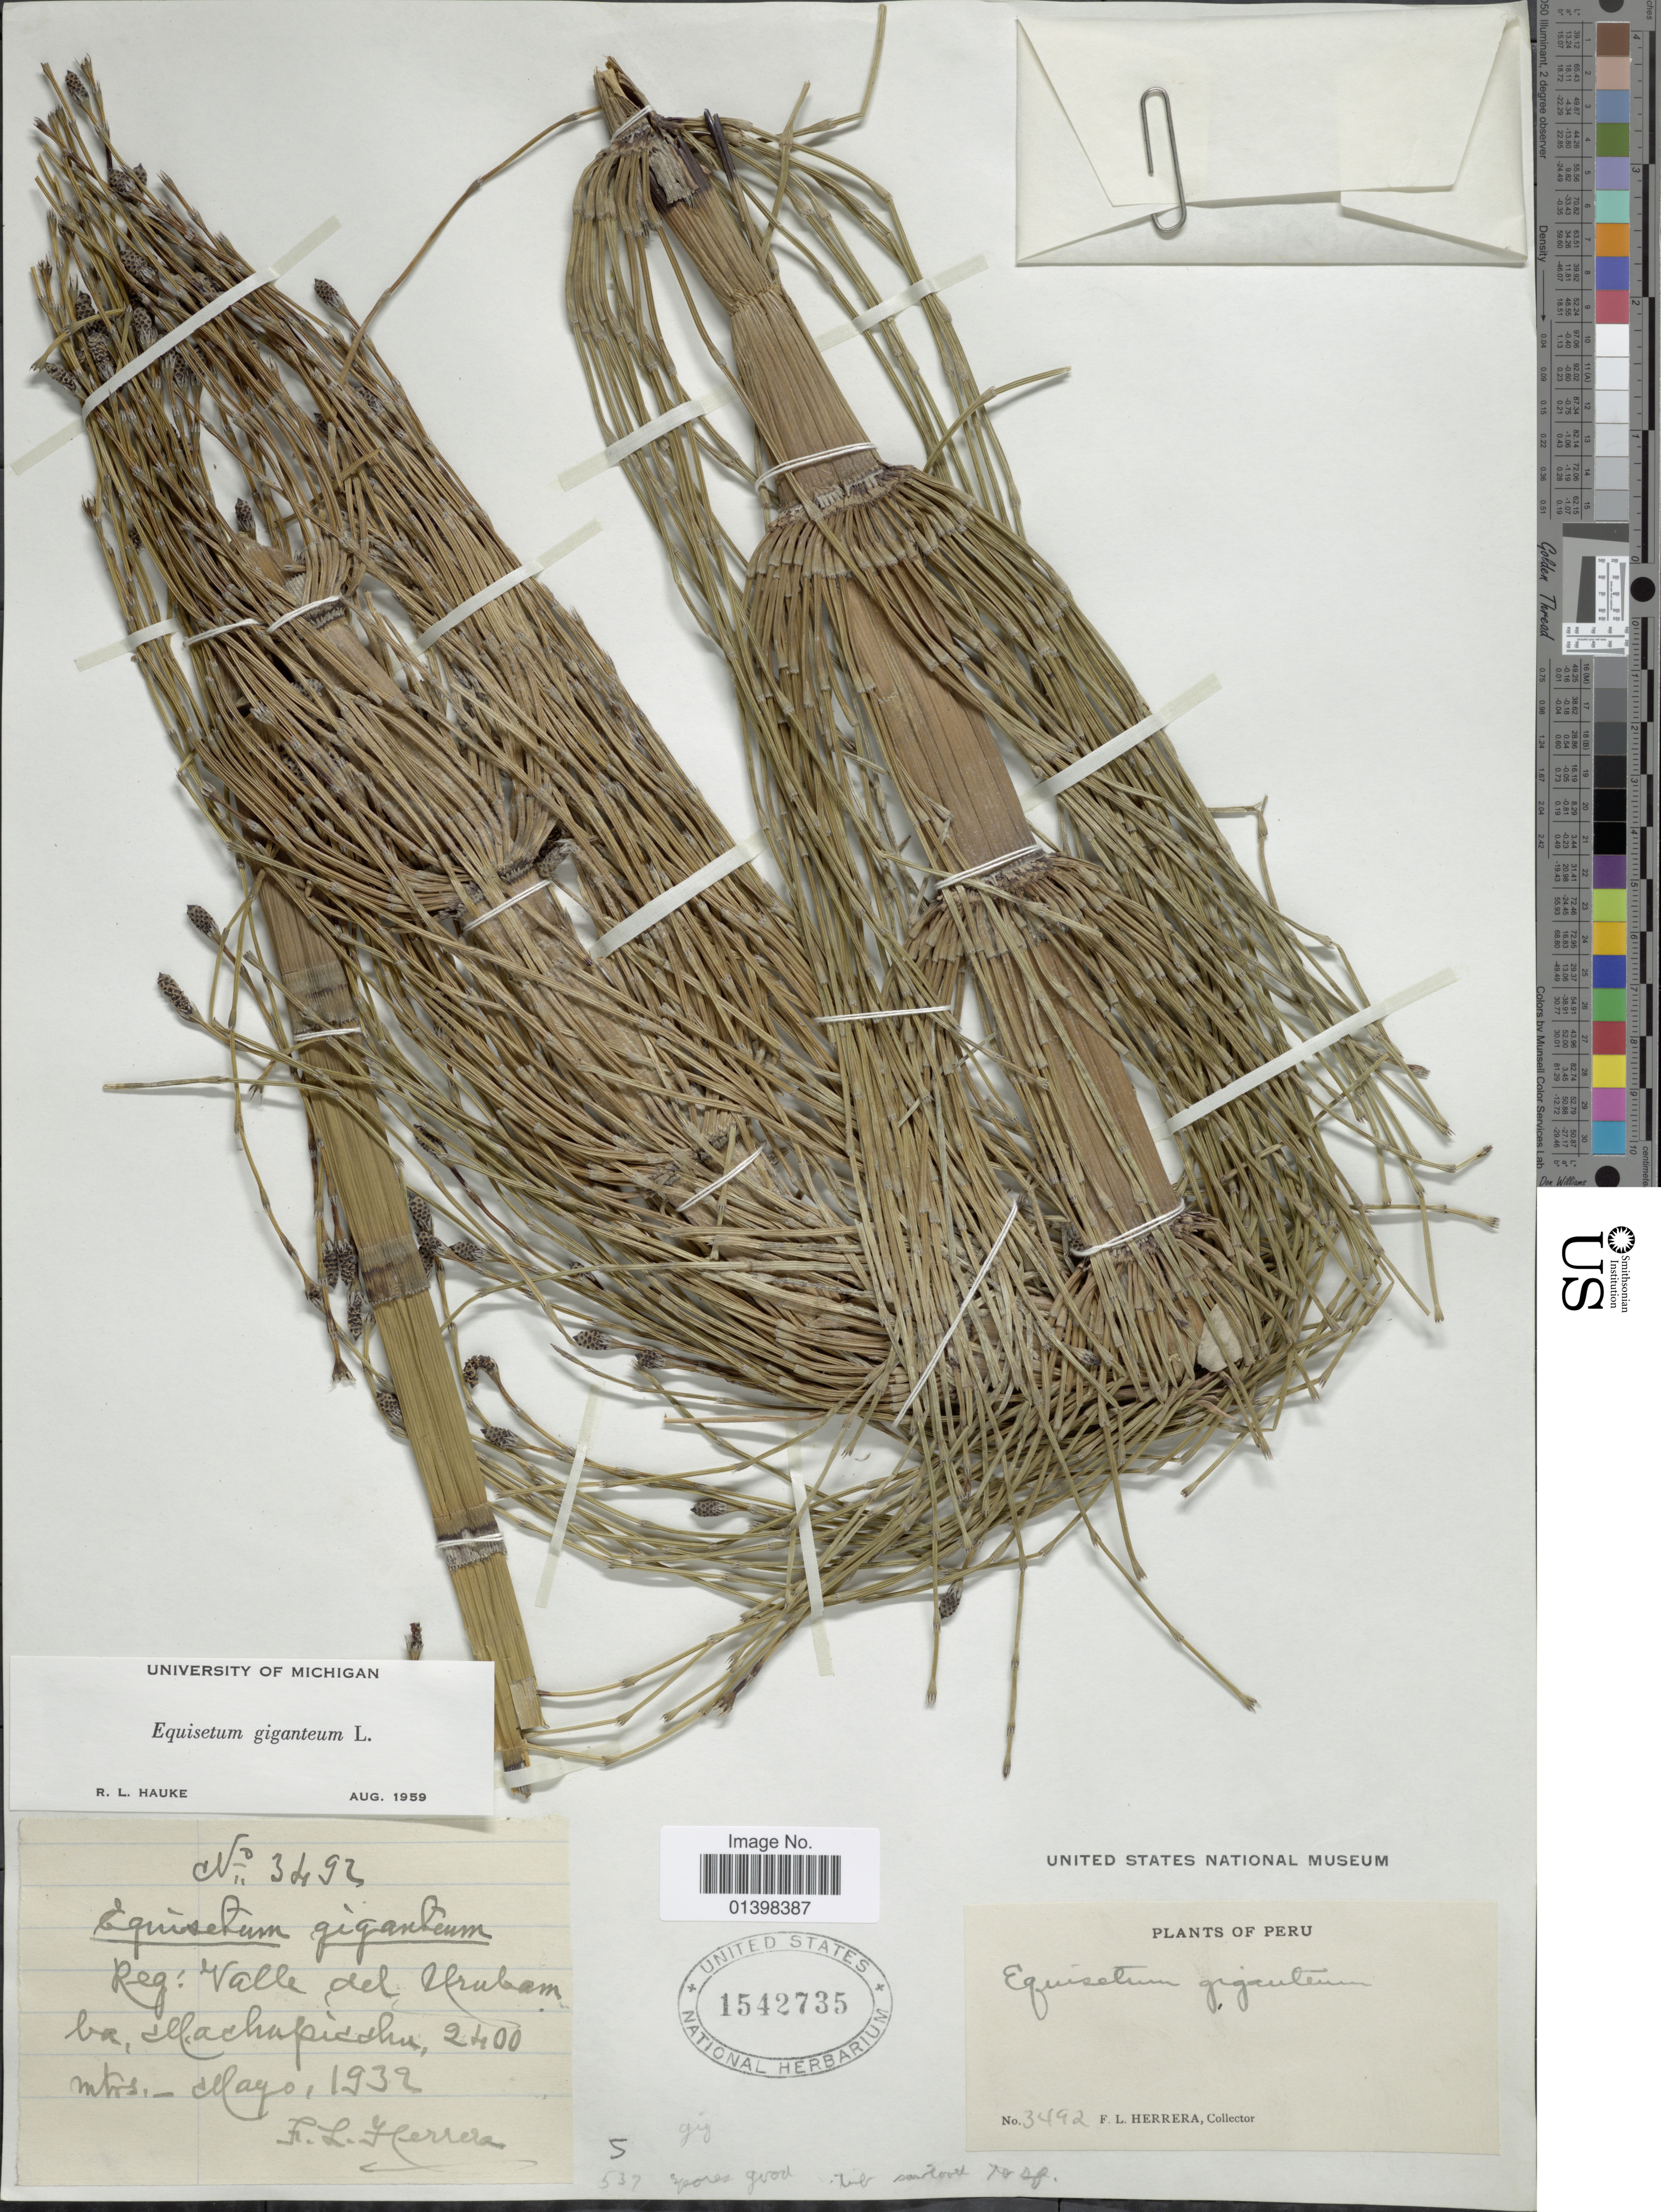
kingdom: Plantae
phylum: Tracheophyta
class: Polypodiopsida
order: Equisetales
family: Equisetaceae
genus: Equisetum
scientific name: Equisetum giganteum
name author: L.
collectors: F. L. Herrera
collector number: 3492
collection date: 1932-05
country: Peru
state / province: Cusco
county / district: Urubamba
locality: Valle del Urubamba, Machu Picchu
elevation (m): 2400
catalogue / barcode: US 1542735